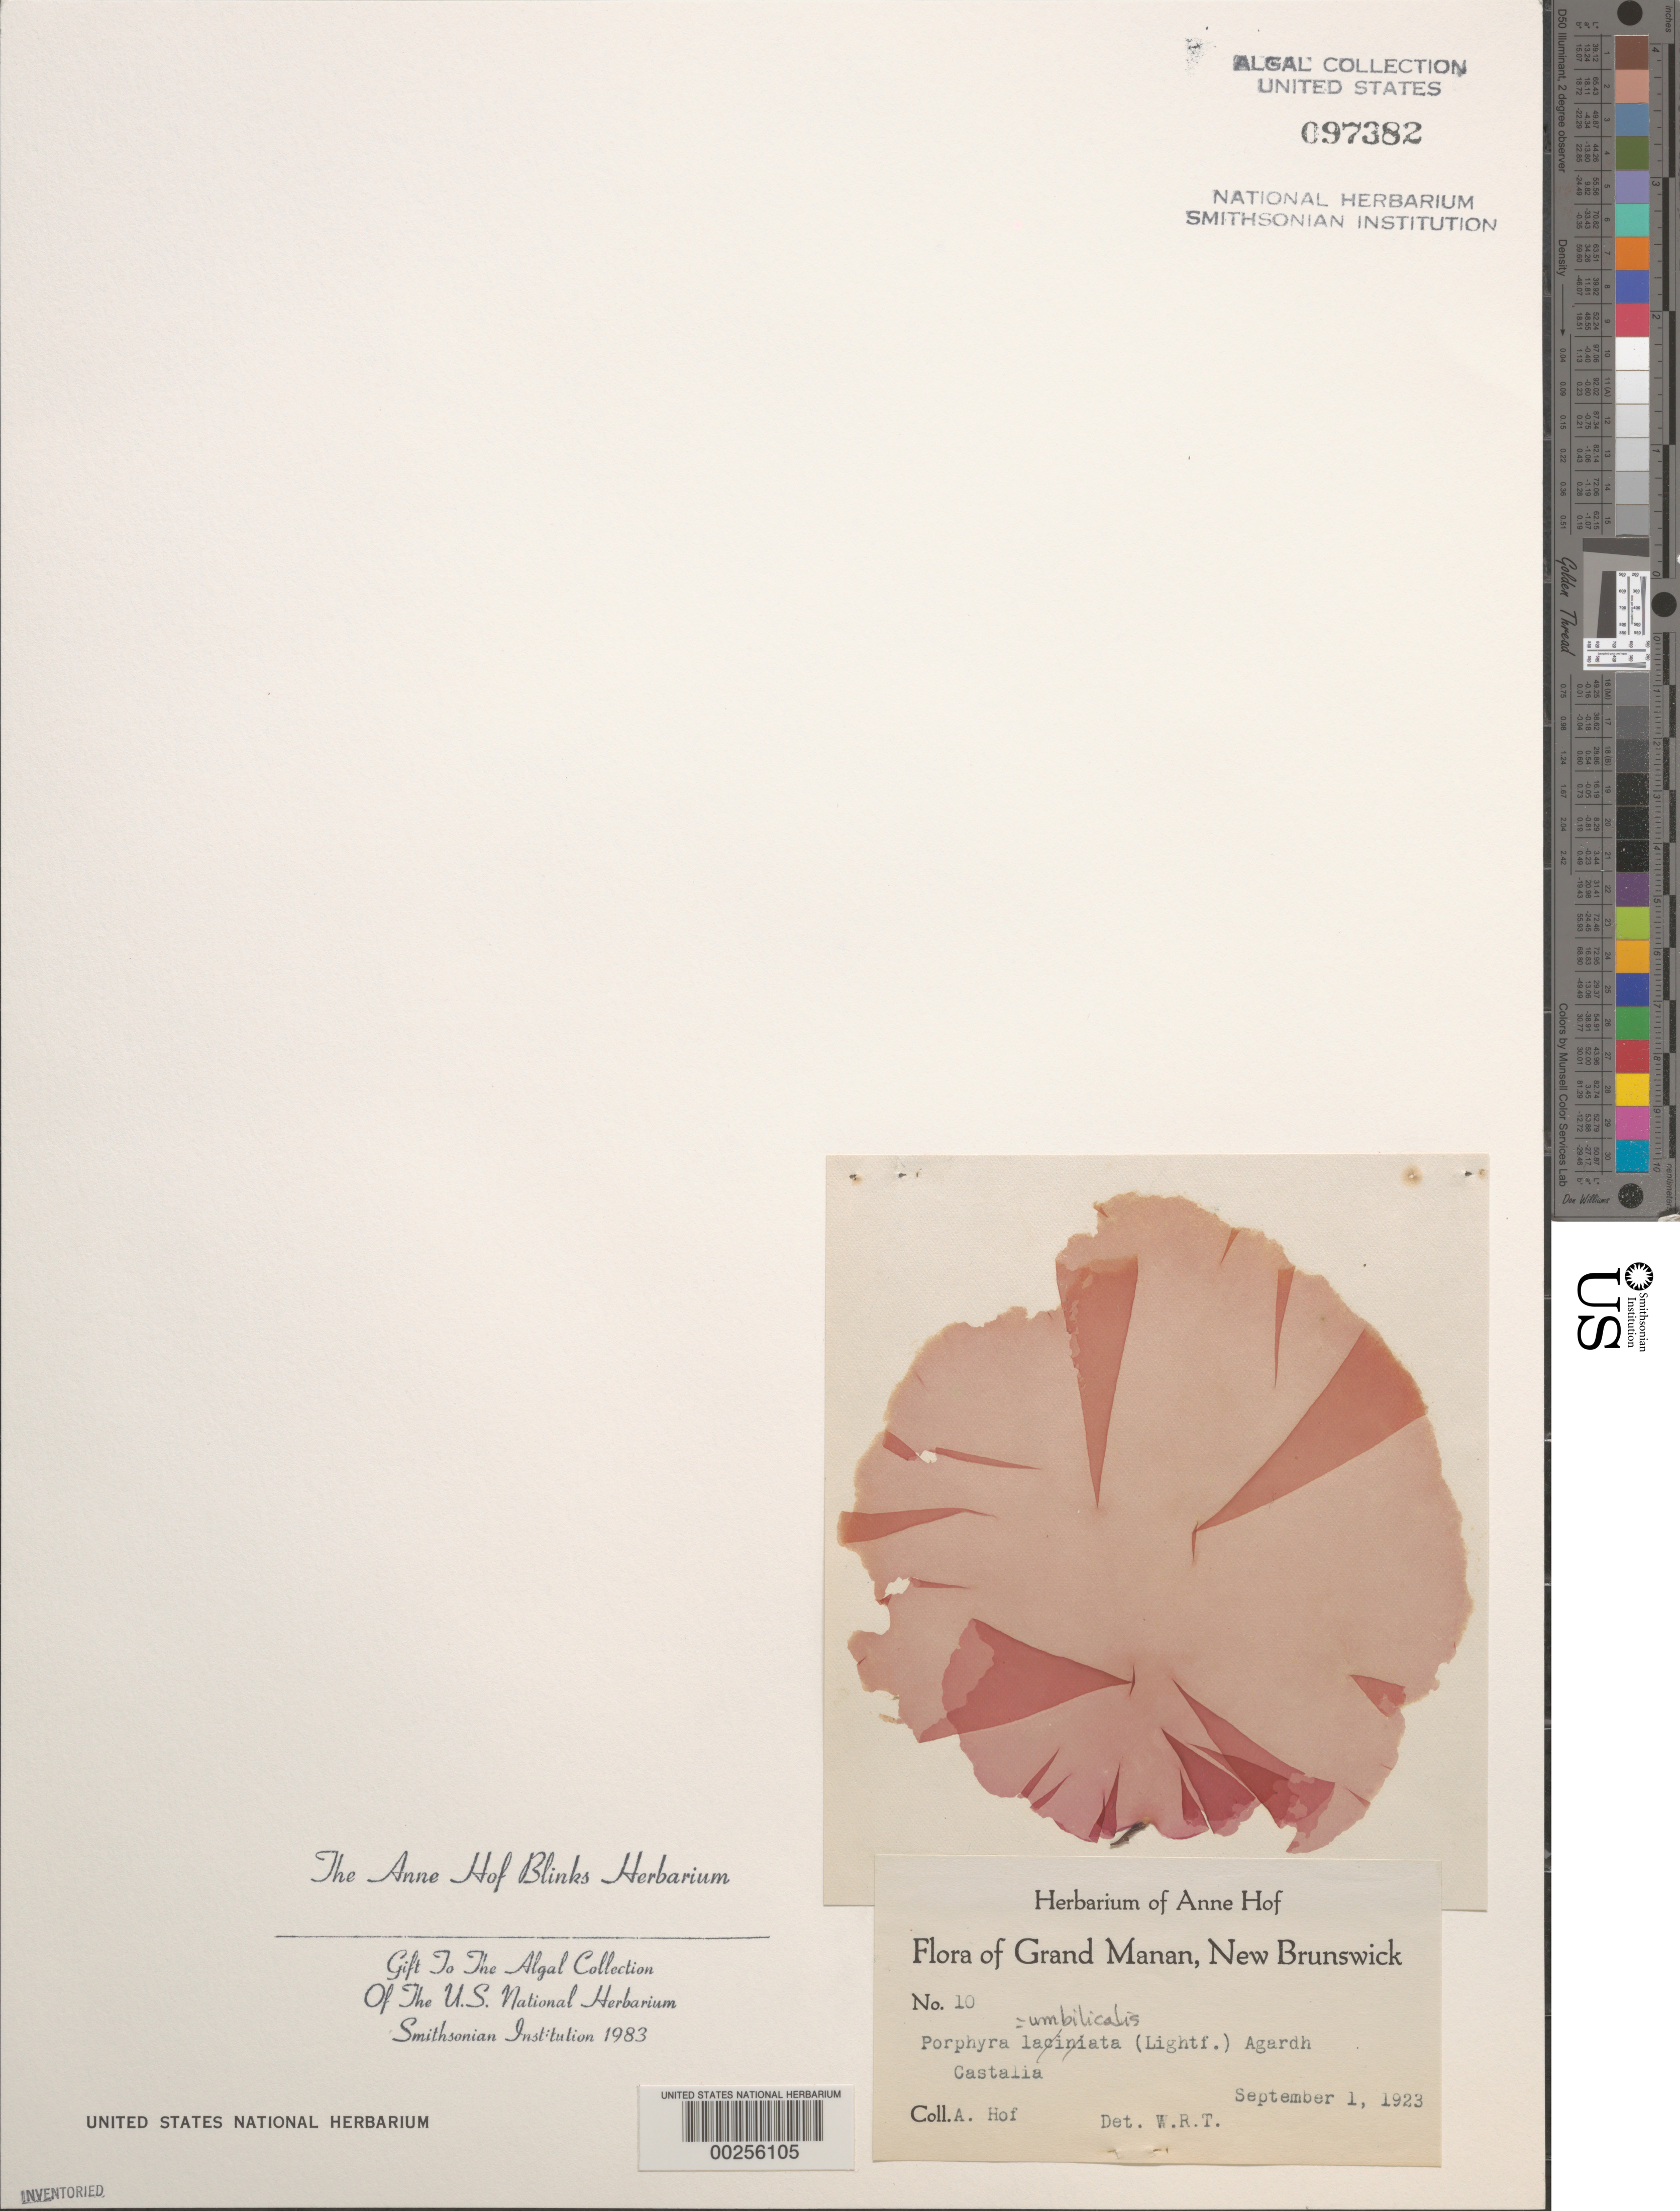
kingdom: Plantae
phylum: Rhodophyta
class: Bangiophyceae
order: Bangiales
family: Bangiaceae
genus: Porphyra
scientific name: Porphyra umbilicalis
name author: Kütz.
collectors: A. Blinks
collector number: AHB 10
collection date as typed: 01 Sep 1923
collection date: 1923-09-01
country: Canada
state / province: New Brunswick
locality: Grand manan, castalia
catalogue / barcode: US 97382